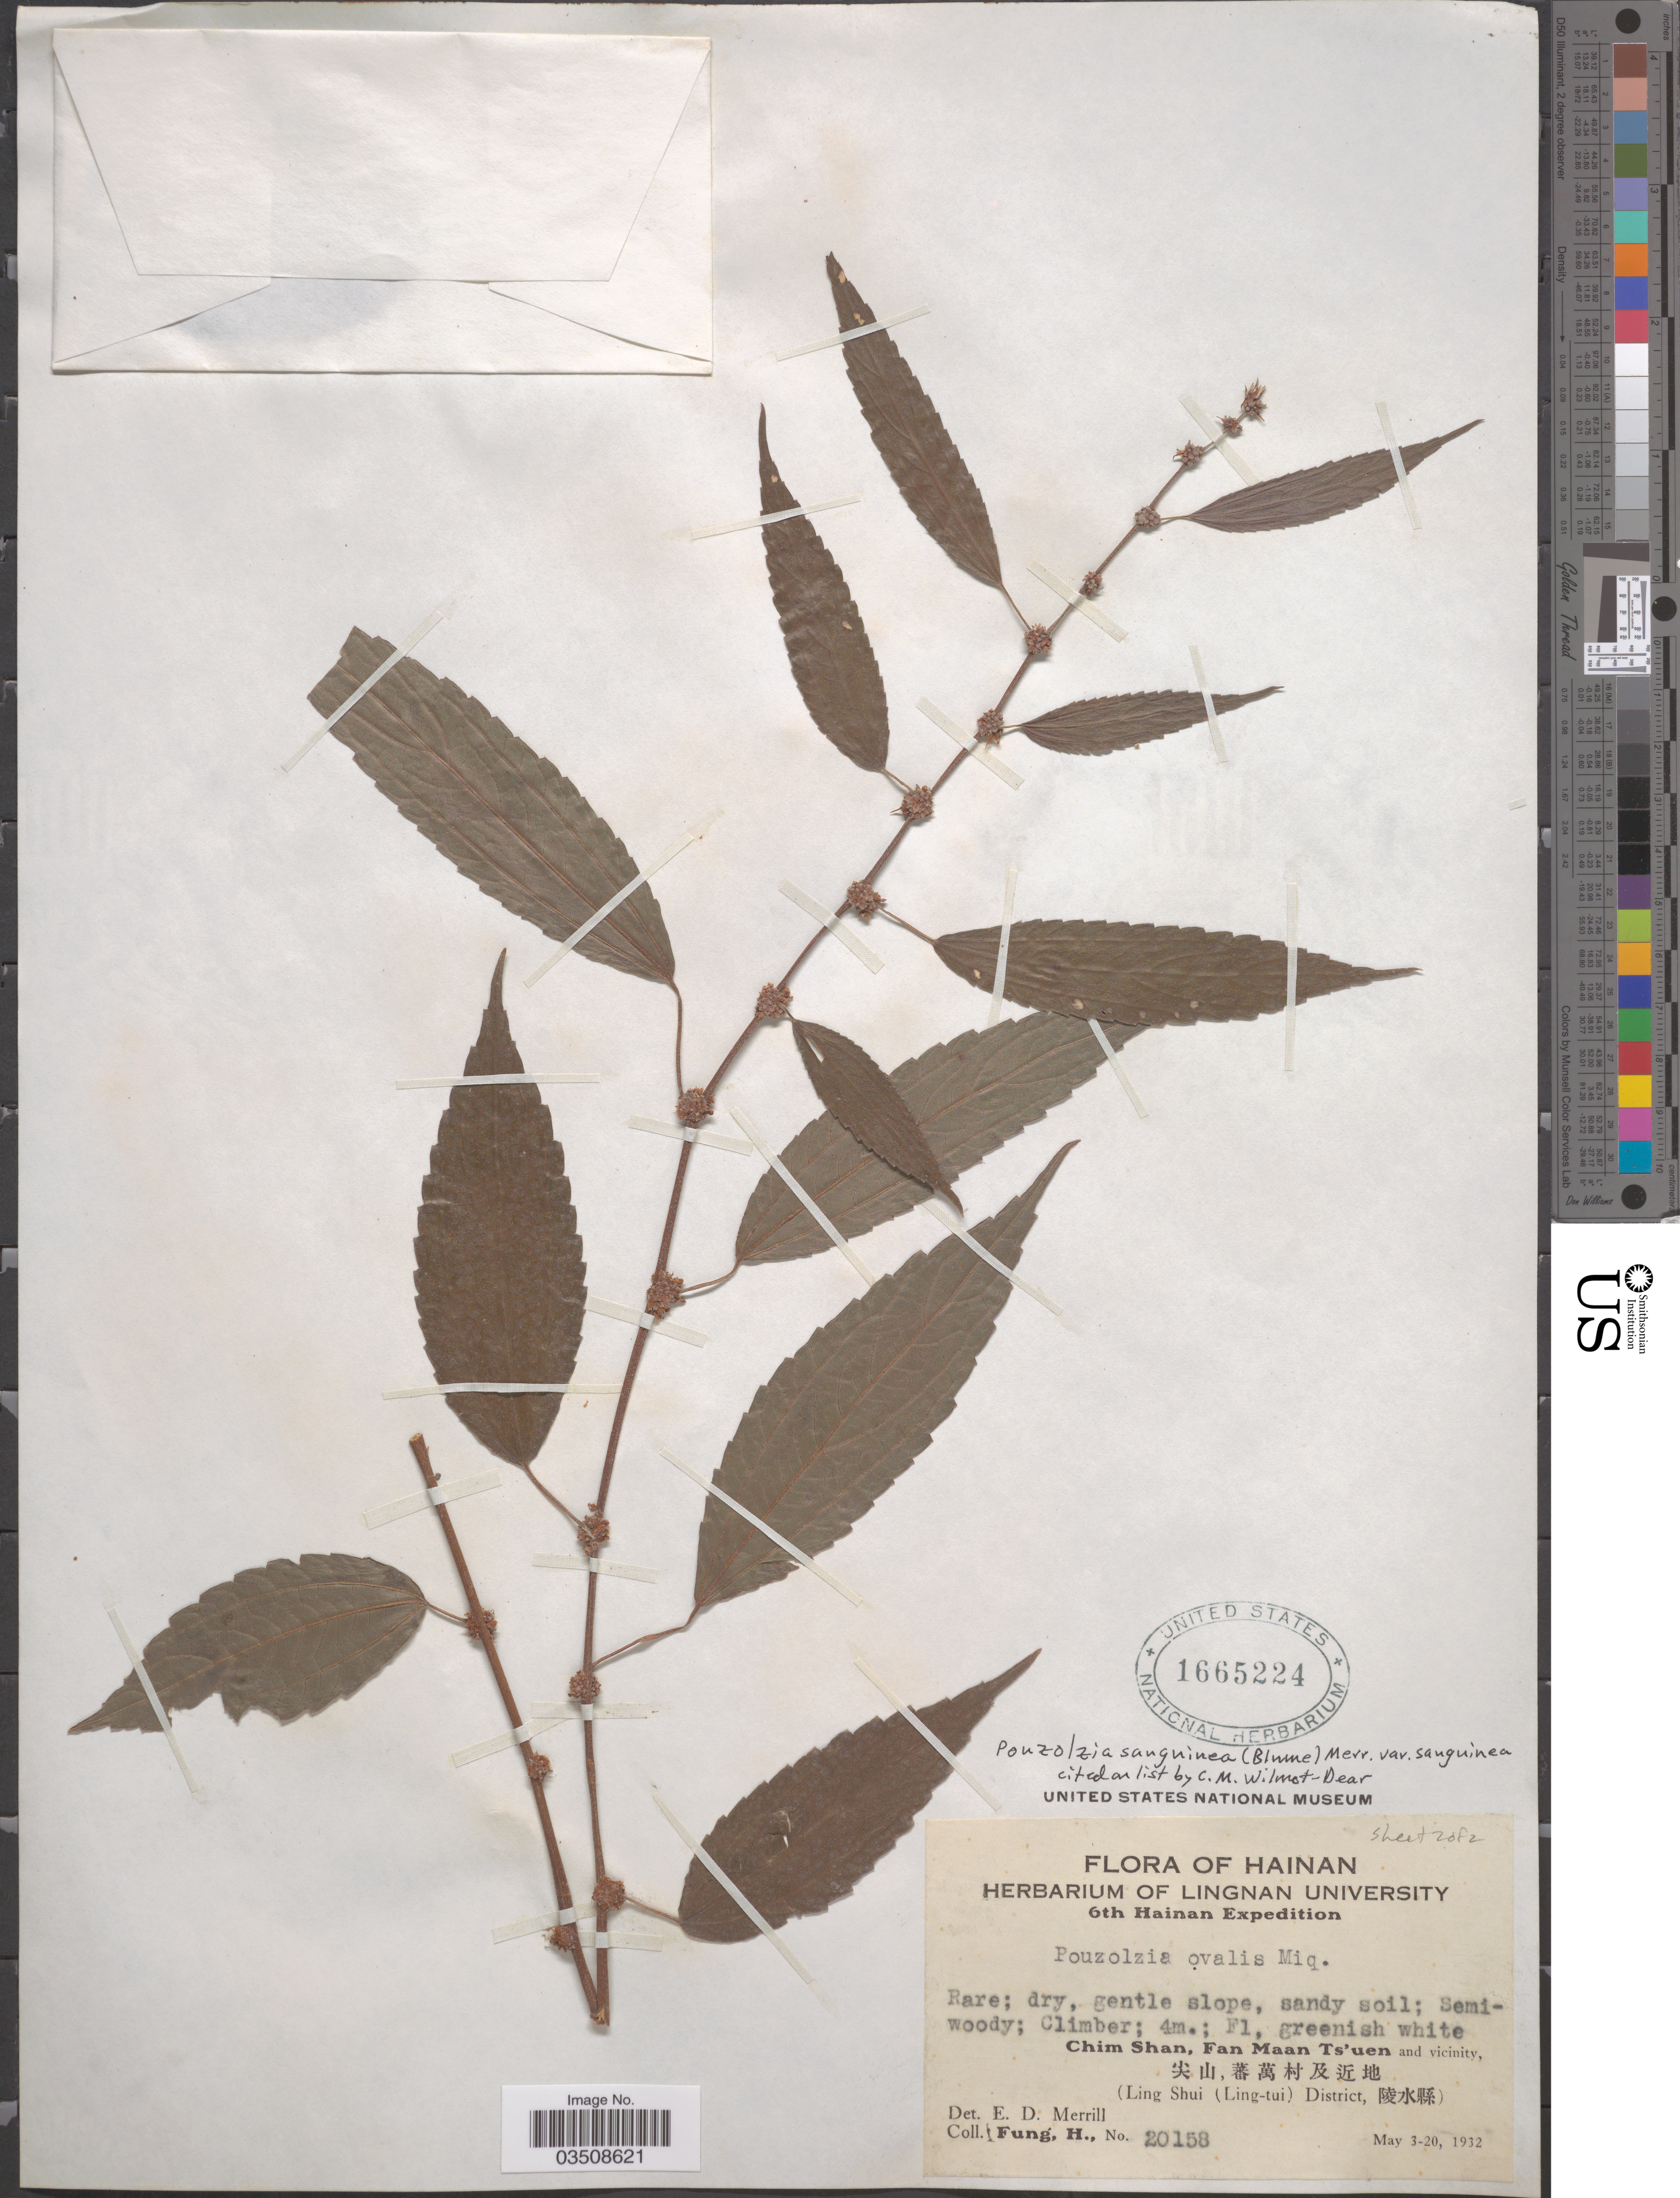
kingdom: Plantae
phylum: Tracheophyta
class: Magnoliopsida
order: Rosales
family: Urticaceae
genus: Pouzolzia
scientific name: Pouzolzia sanguinea var. sanguinea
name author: (Blume) Merr.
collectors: H. Fung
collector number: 20158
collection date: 1932-05-03/1932-05-20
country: China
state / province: Hainan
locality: Chim Shan, Fan Maan Ts'uen and vicinity, X, X. (Ling Shui (Ling-tui) District, X).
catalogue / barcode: US 1665224